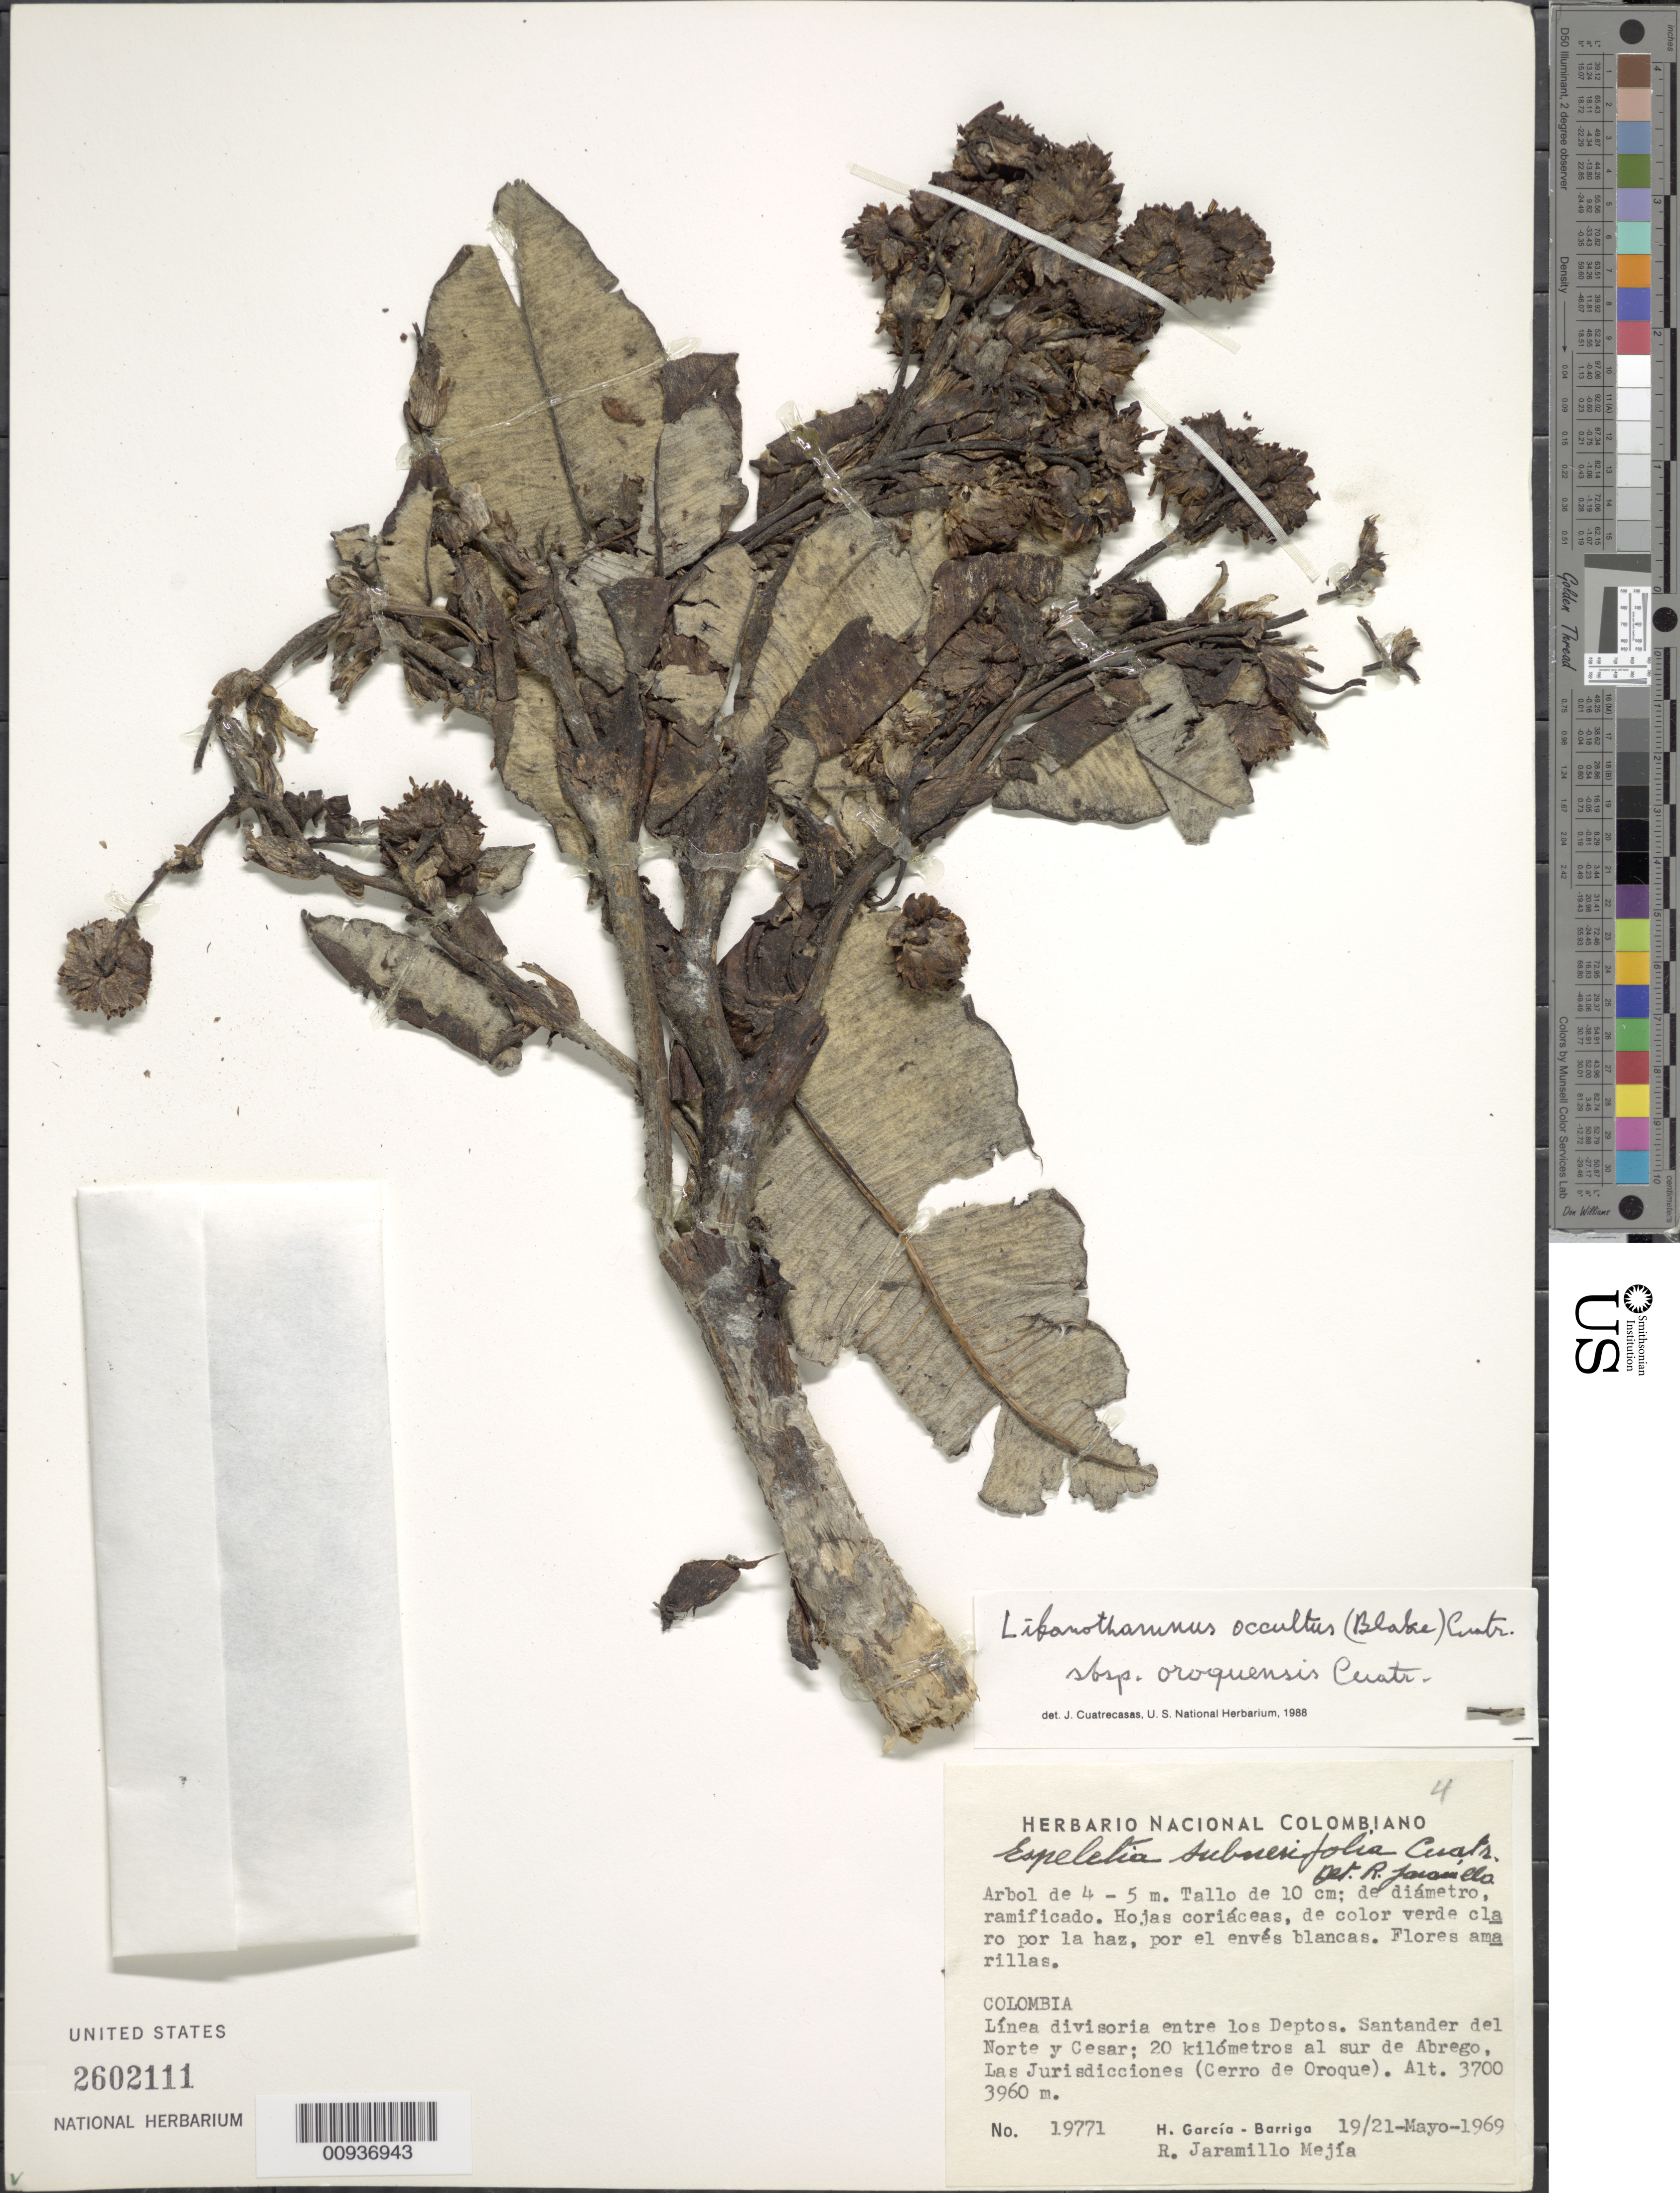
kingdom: Plantae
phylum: Tracheophyta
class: Magnoliopsida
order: Asterales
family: Asteraceae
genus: Libanothamnus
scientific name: Libanothamnus occultus subsp. oroquensis Cuatrec., ined. 2012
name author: Cuatrec.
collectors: H. García Barriga & R. Jaramillo M.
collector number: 19771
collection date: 1969-05-19/1969-05-21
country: Colombia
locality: Linea divisoria entre los Deptos. Santander del Norte y Cesar, 20 kilometers al sur de Abrego, Las Jurisdicciones (Cerro de Oroque)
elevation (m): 3700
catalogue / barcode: US 2602111